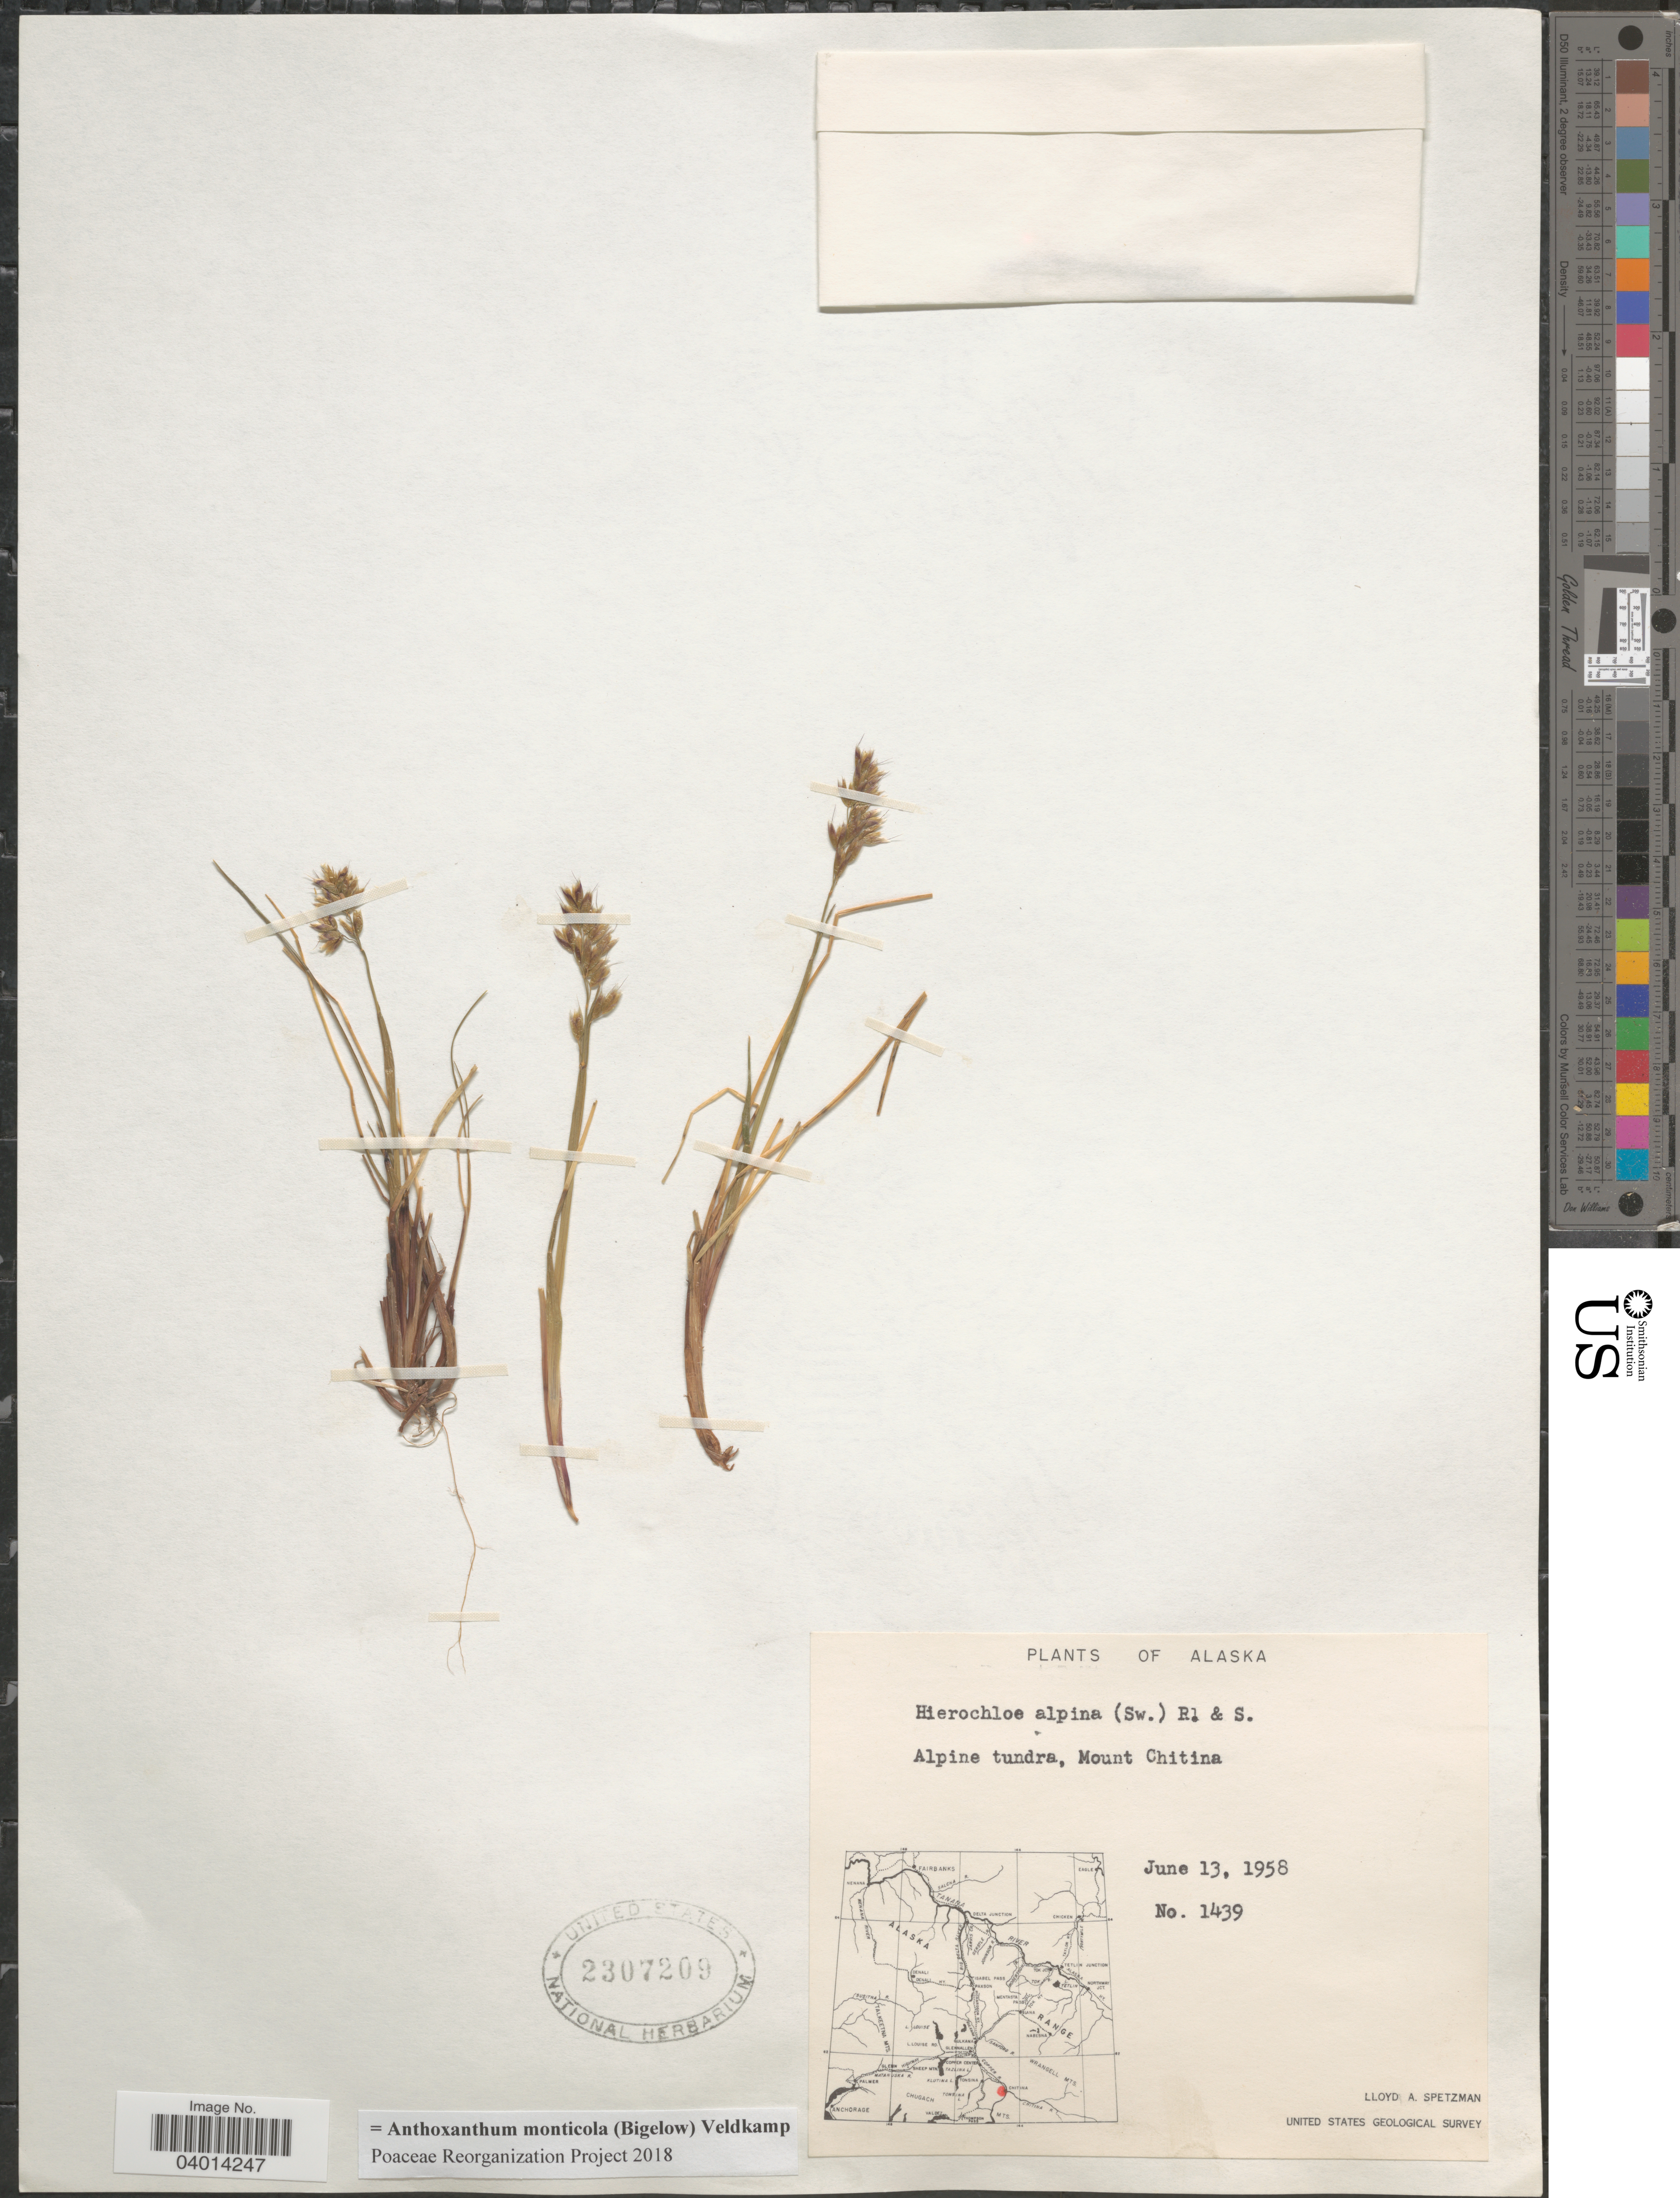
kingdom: Plantae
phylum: Tracheophyta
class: Liliopsida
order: Poales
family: Poaceae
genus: Anthoxanthum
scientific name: Anthoxanthum monticola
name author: (Bigelow) Veldkamp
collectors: L. Spetzman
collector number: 1439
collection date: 1958-06-13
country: United States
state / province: Alaska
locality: Alpine tundra, Mount Chitina.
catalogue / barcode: US 2307209